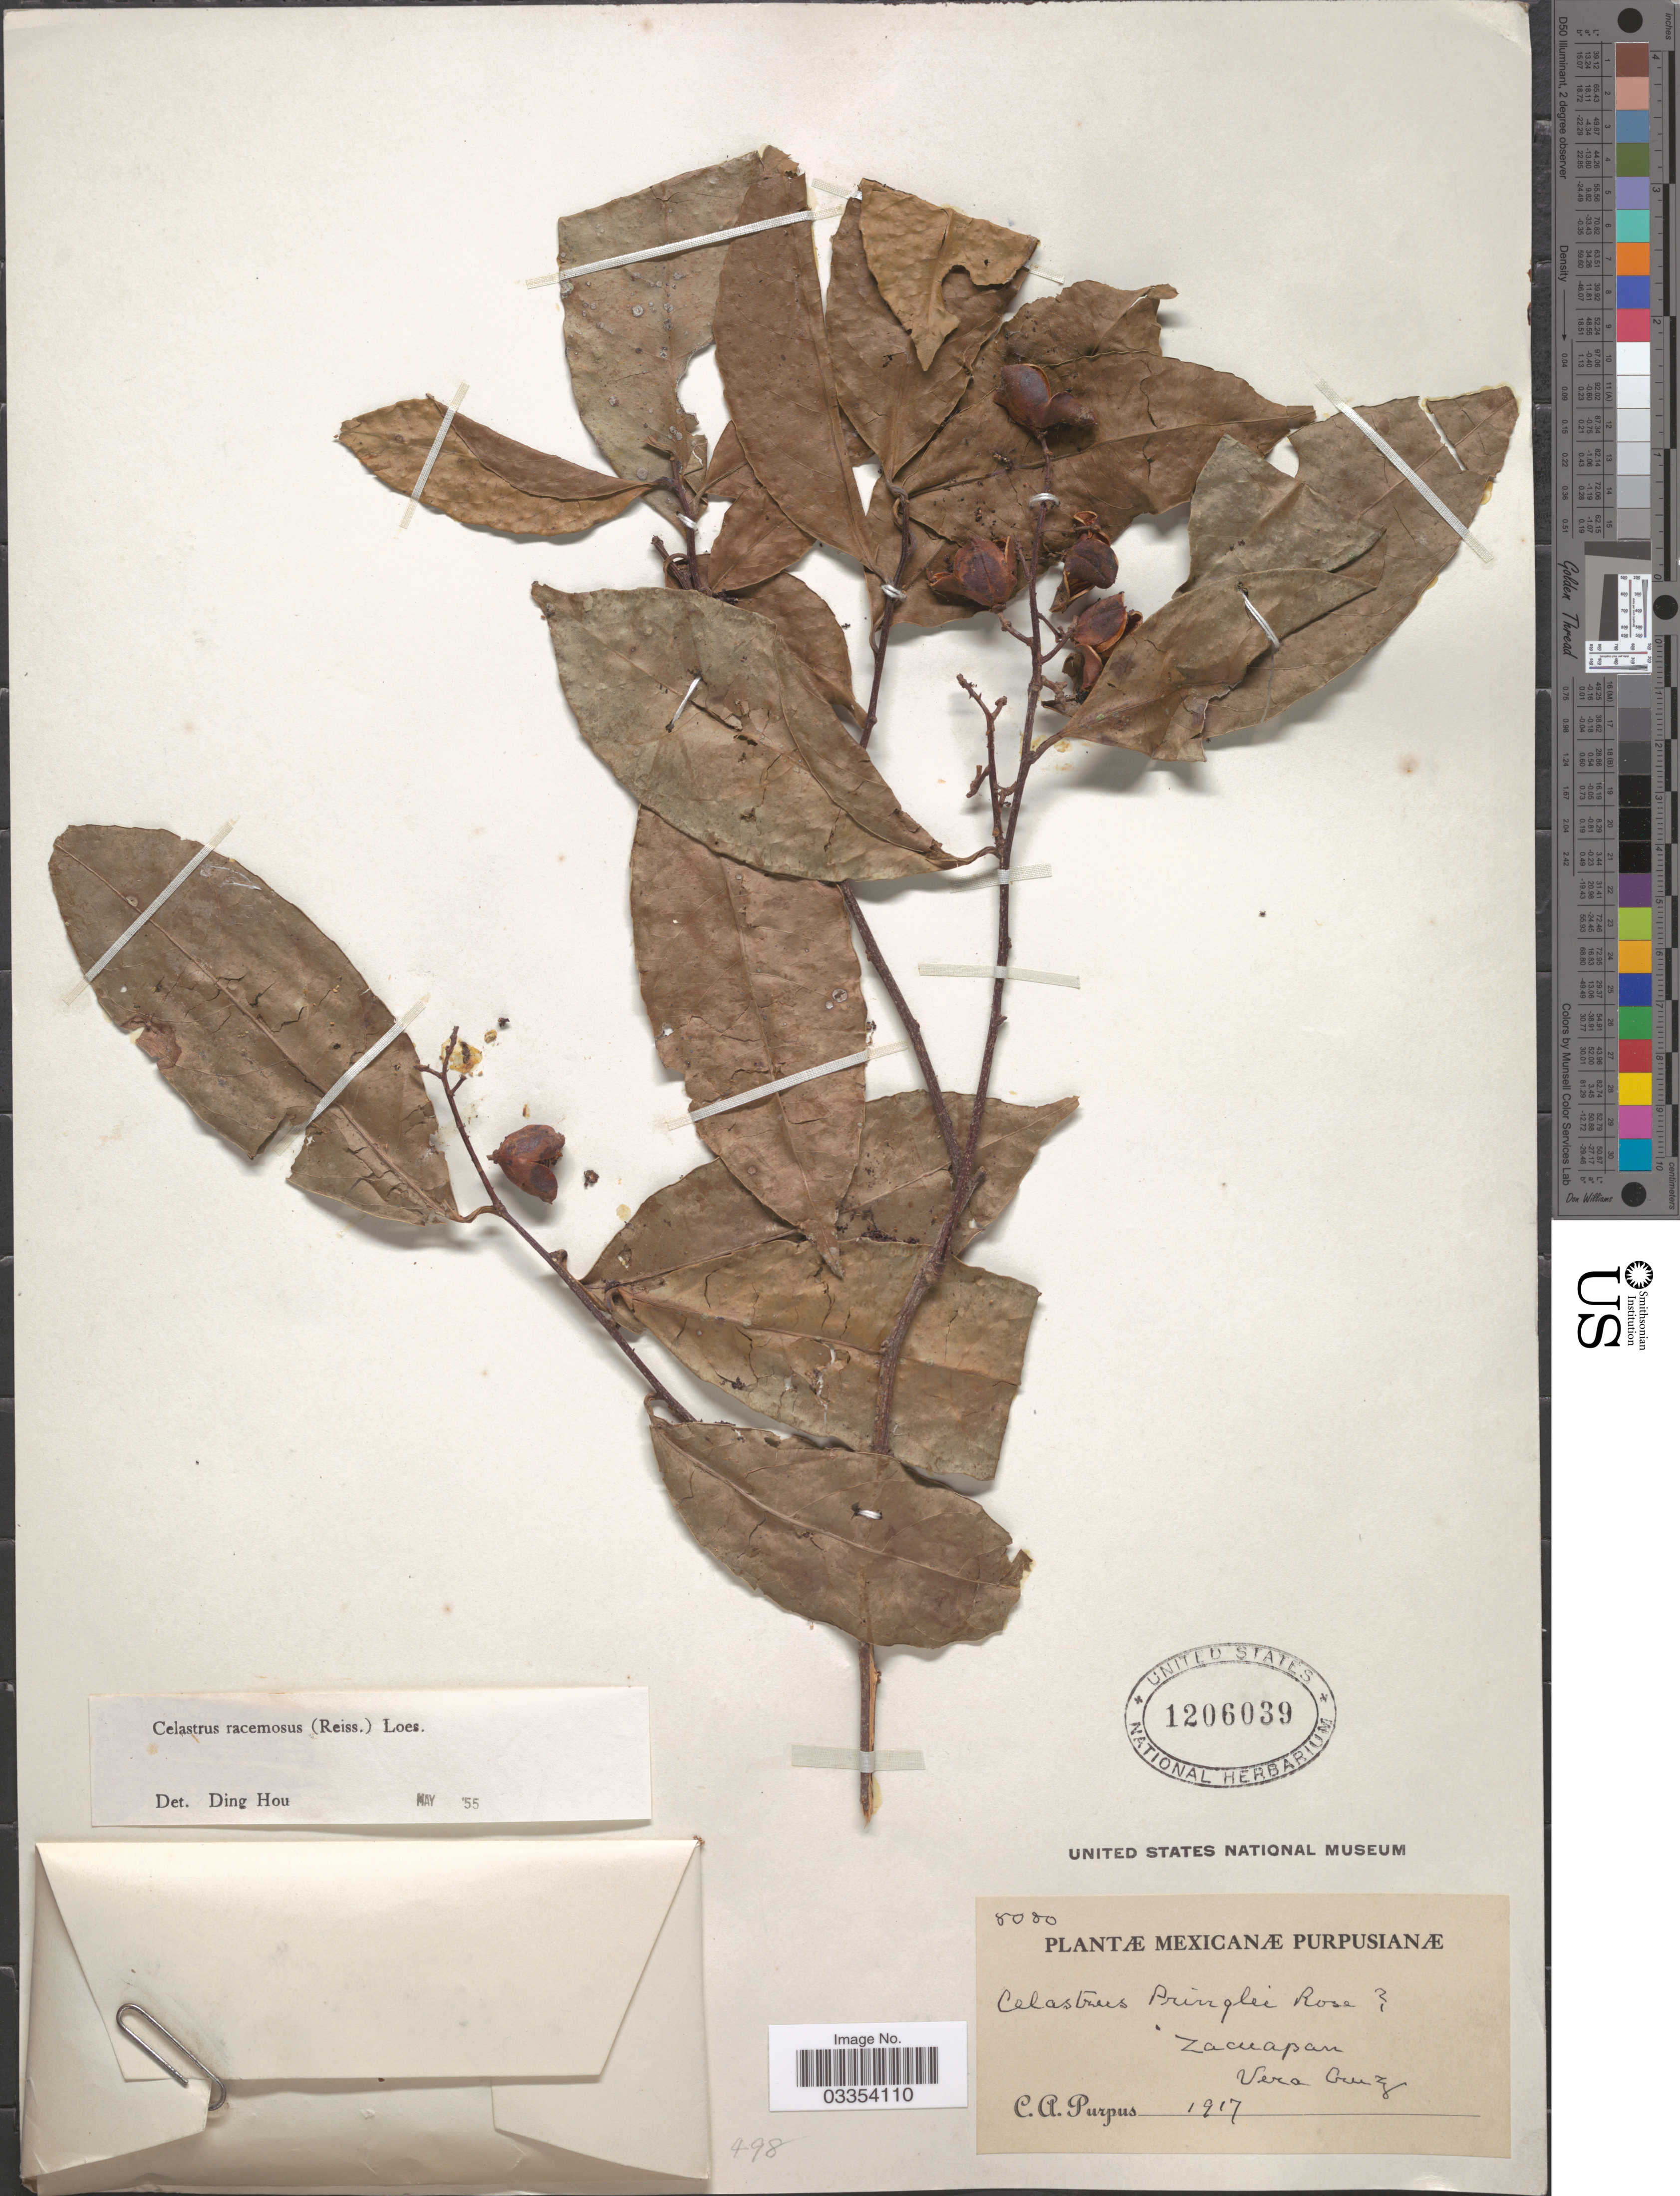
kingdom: Plantae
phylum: Tracheophyta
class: Magnoliopsida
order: Celastrales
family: Celastraceae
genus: Celastrus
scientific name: Celastrus liebmannii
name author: Standl.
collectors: C. A. Purpus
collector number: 8080*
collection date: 1917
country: Mexico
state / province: Veracruz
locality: Zacuapan. Vera Cruz.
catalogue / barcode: US 1206039